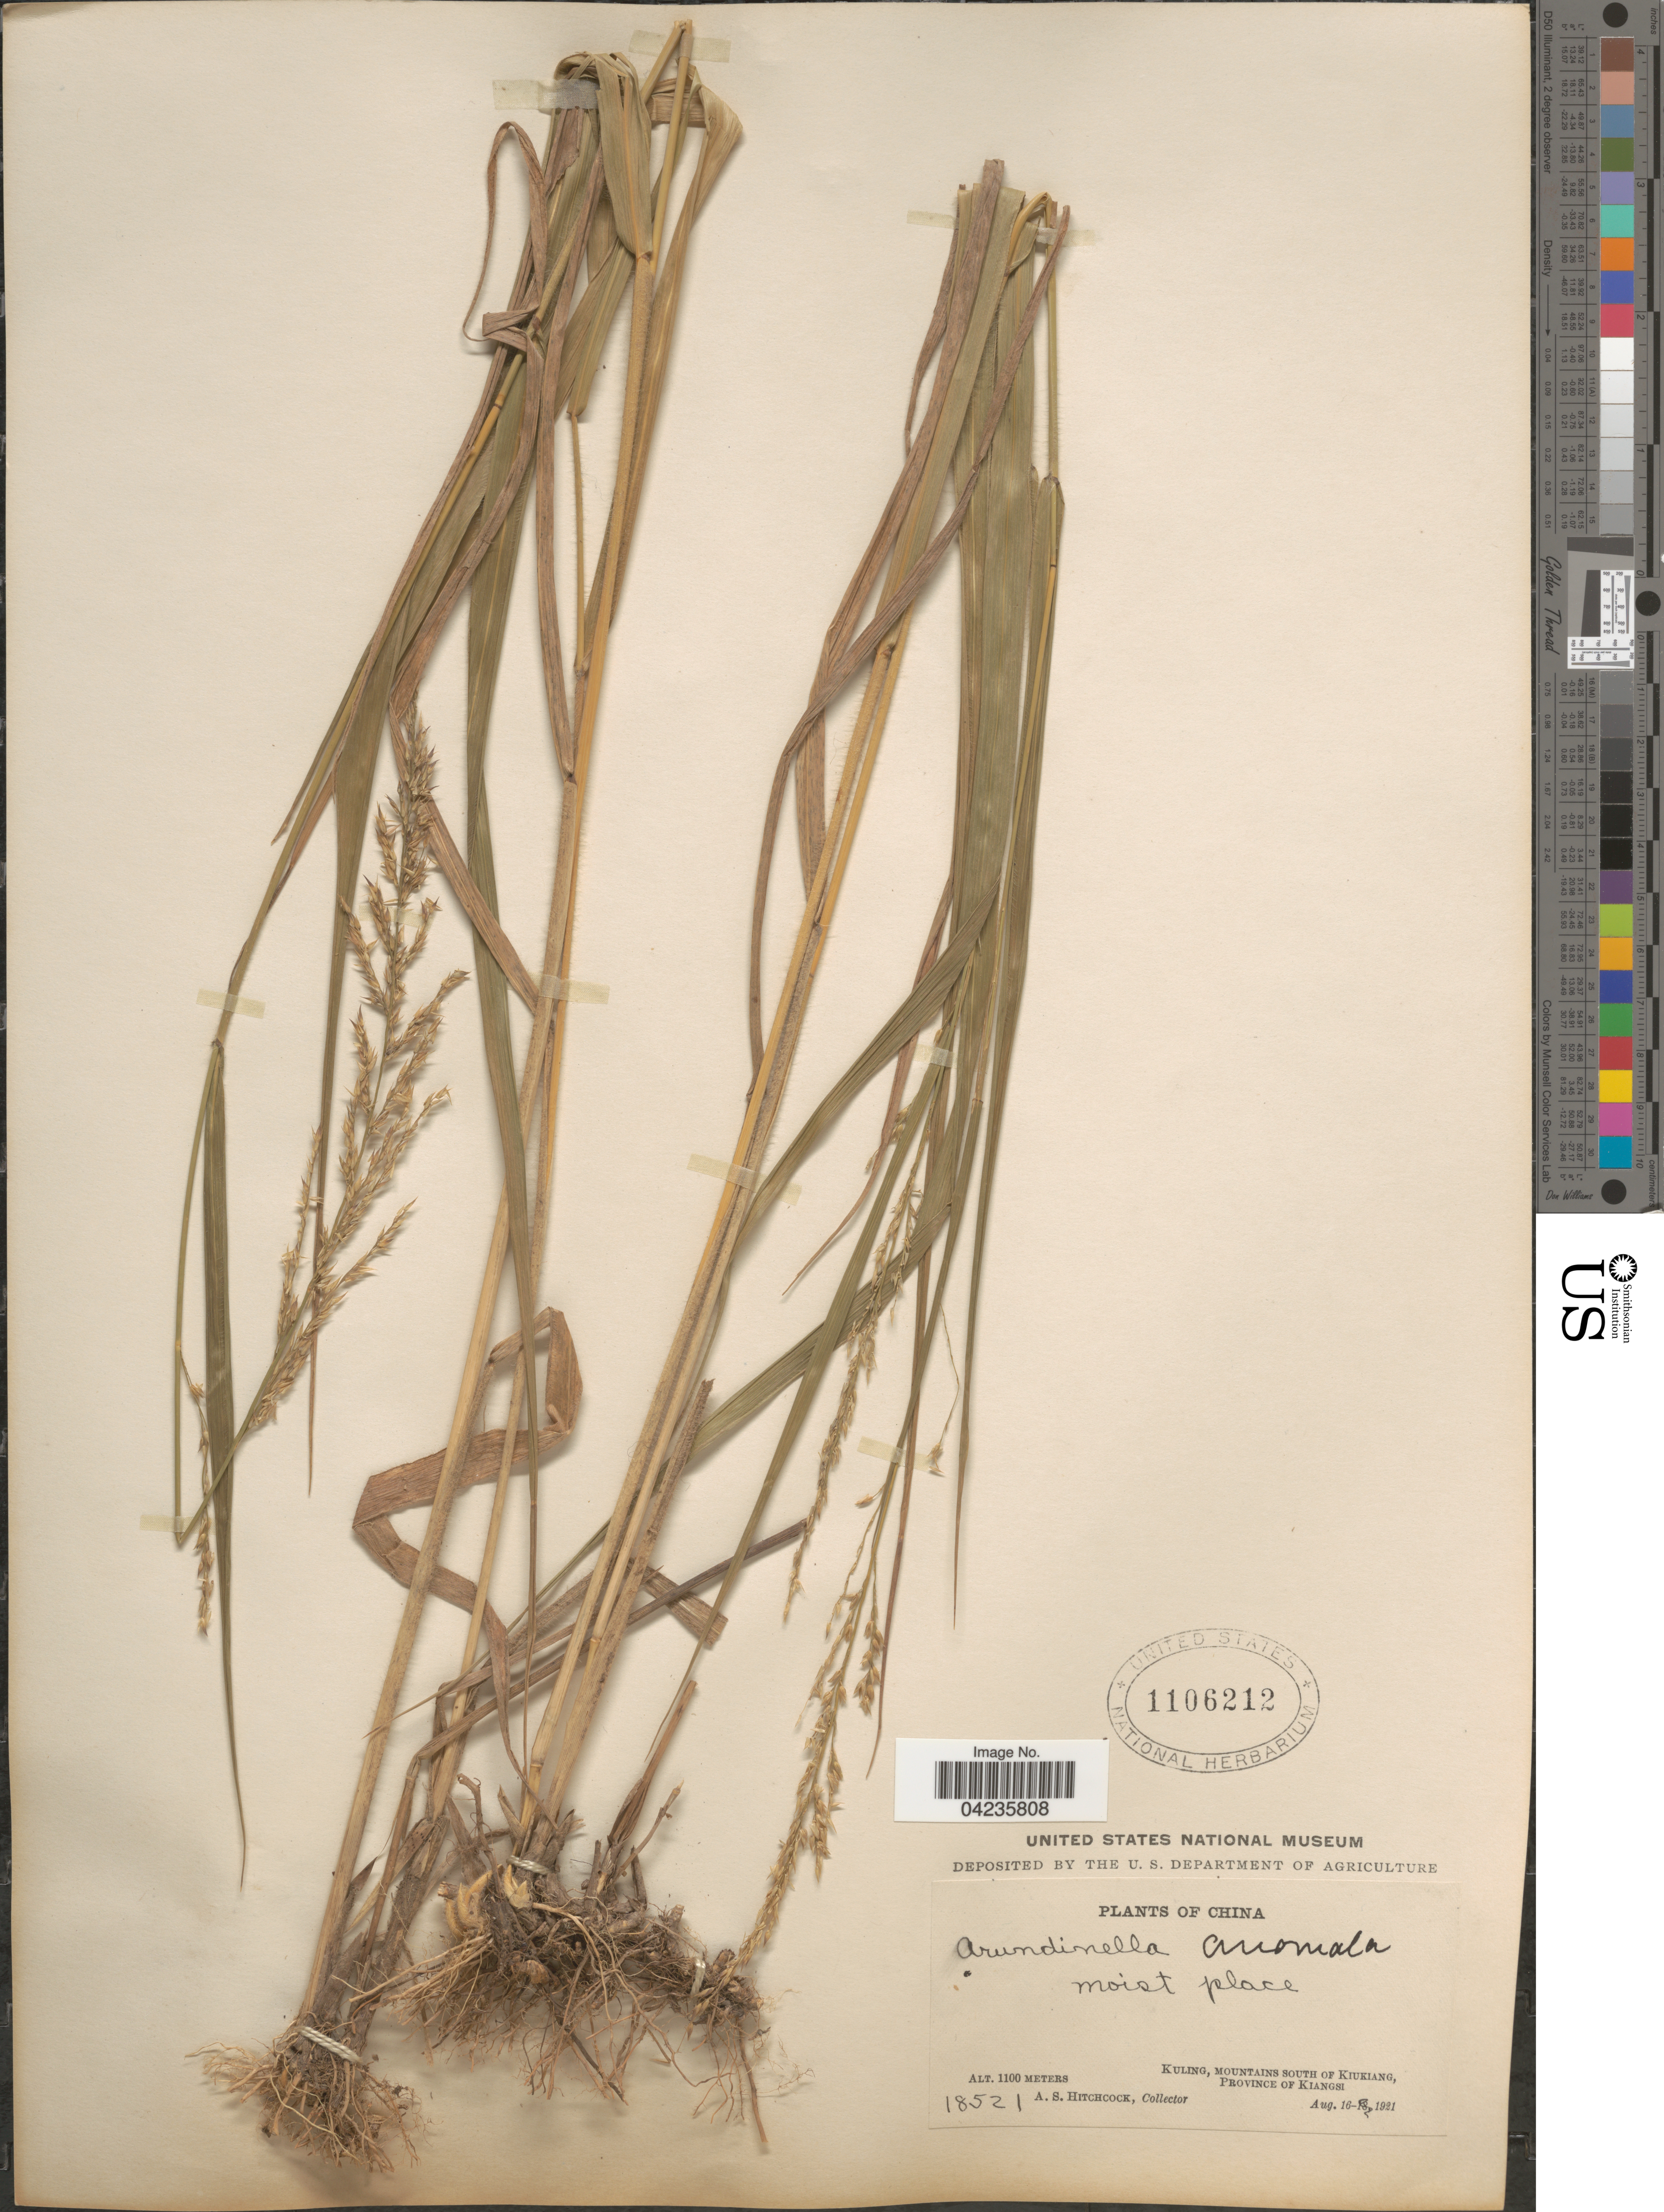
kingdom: Plantae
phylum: Tracheophyta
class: Liliopsida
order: Poales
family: Poaceae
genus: Arundinella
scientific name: Arundinella hirta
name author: (Thunb.) Tanaka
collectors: A. S. Hitchcock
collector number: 18521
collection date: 1921-08-16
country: China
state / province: Jiangxi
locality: Kuling, mountains south of Kiukiang.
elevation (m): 1100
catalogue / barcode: US 1106212